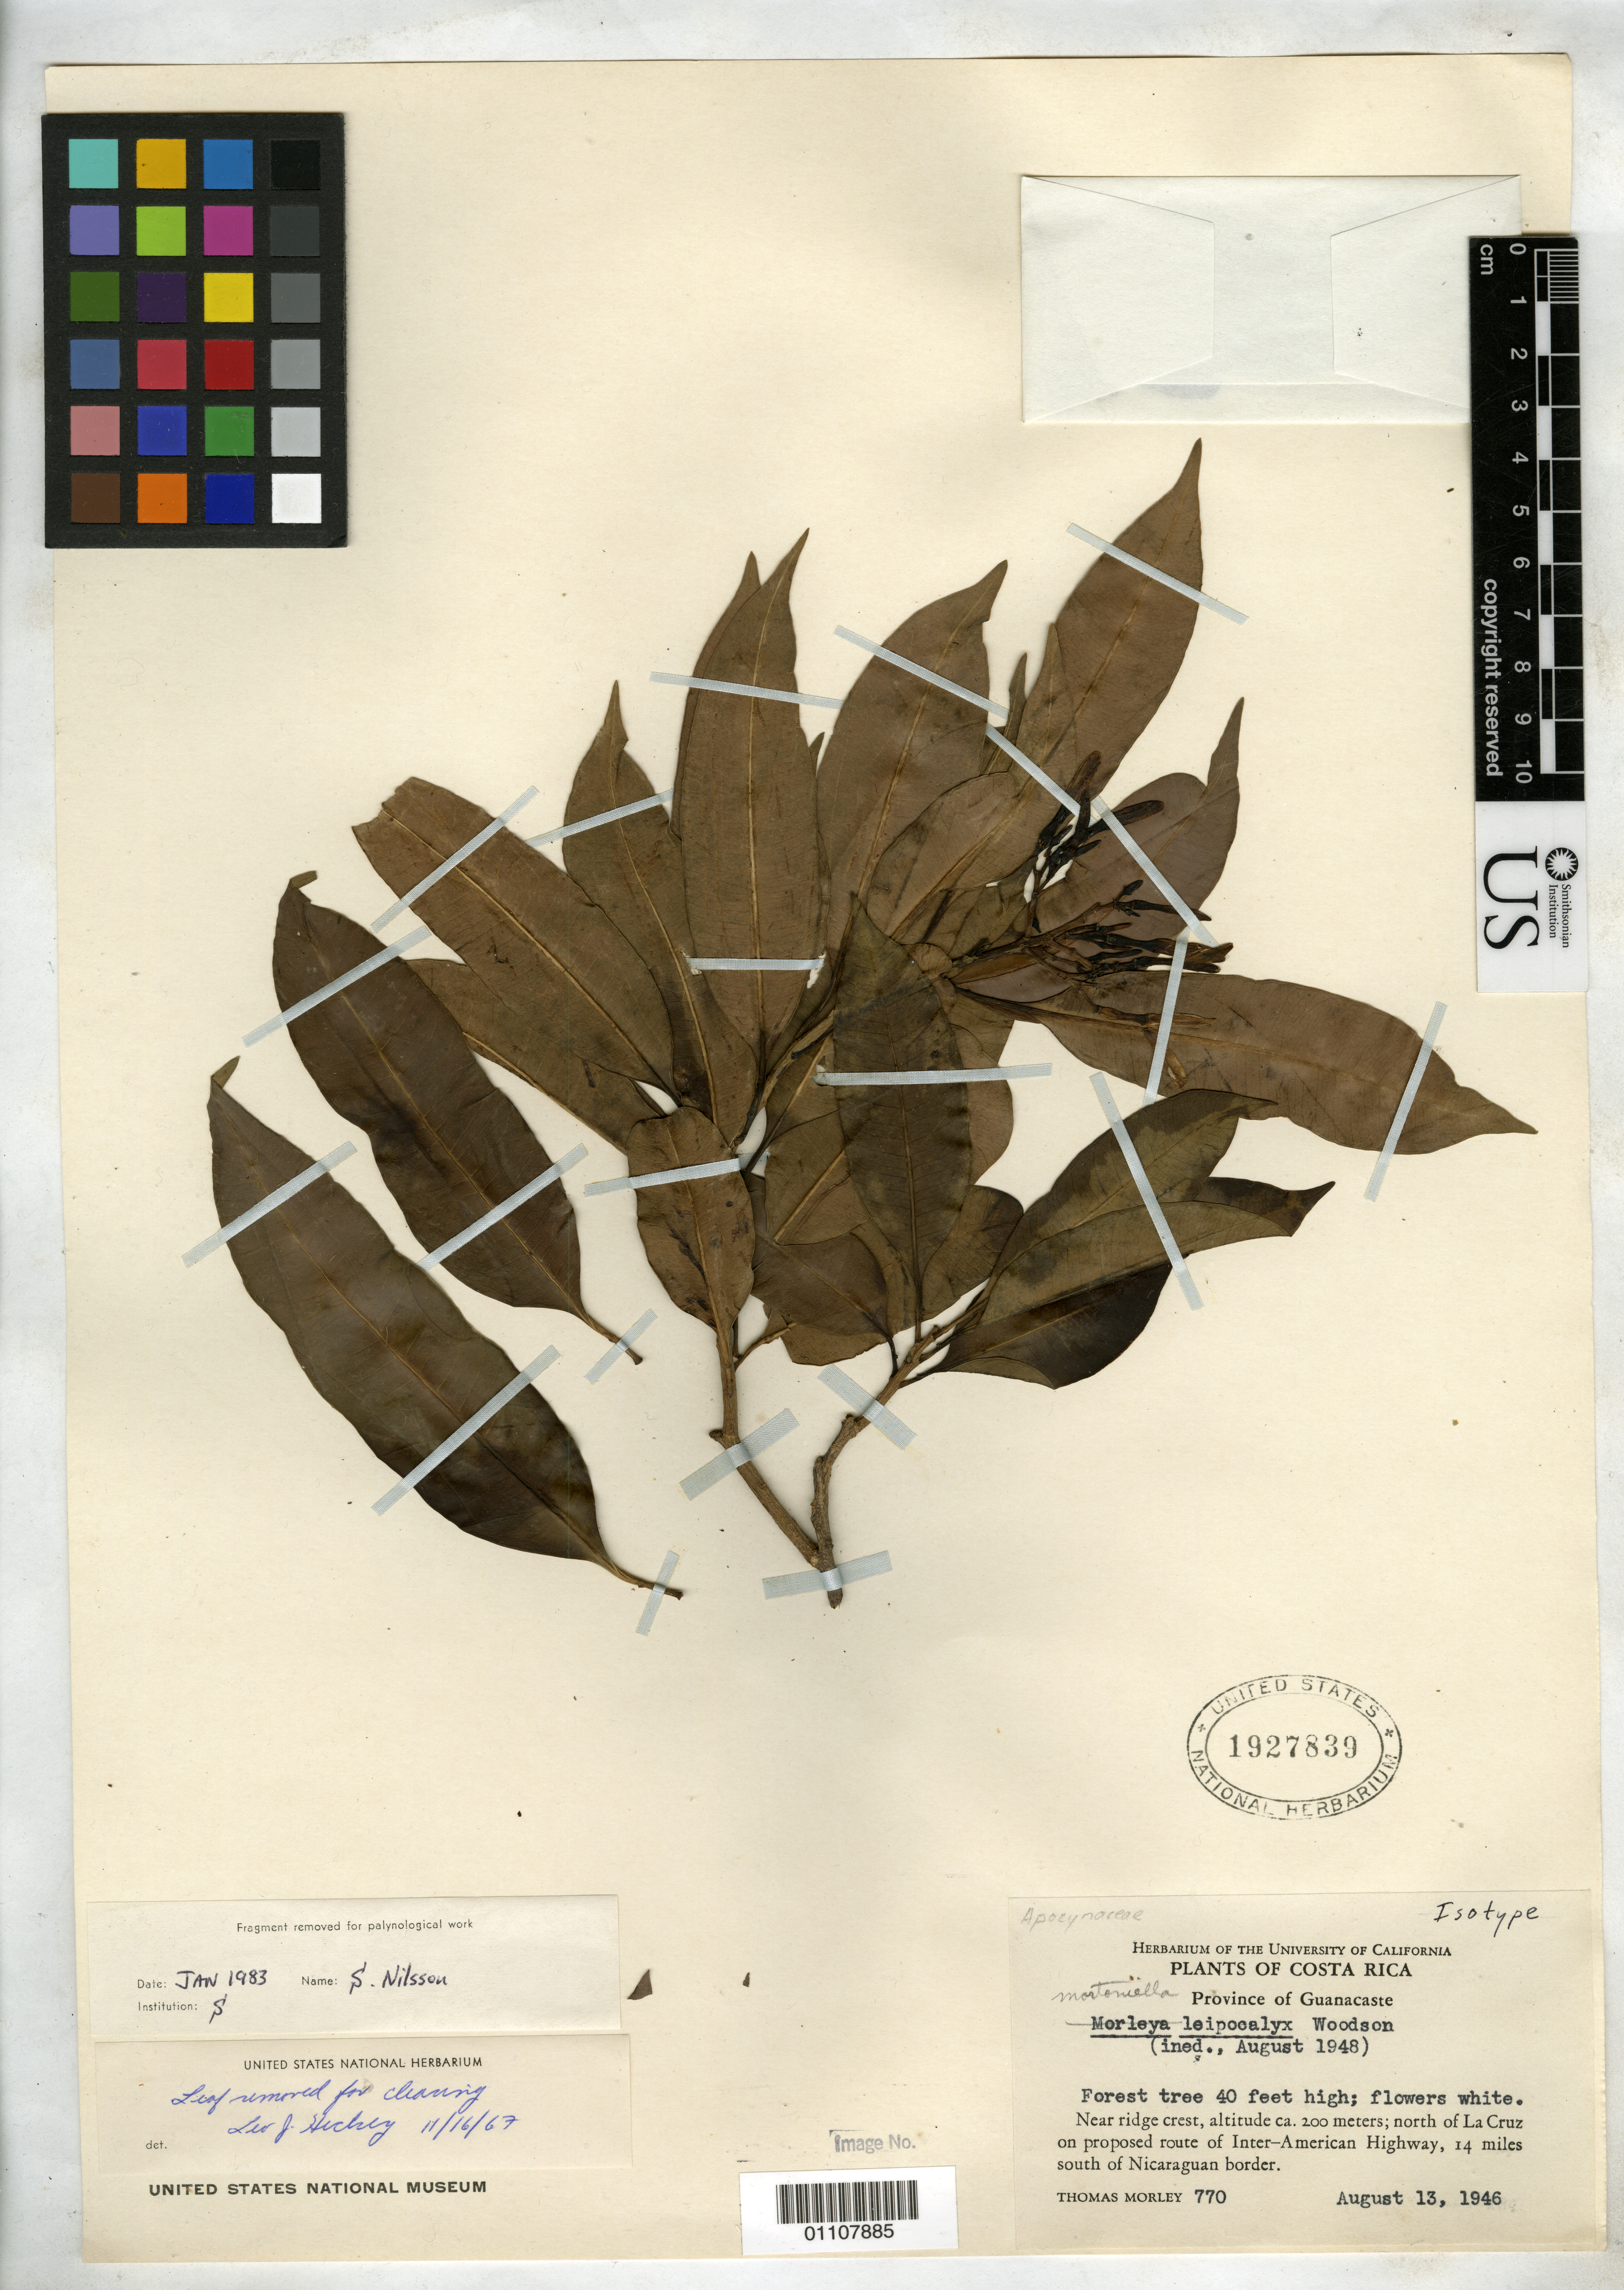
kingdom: Plantae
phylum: Tracheophyta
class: Magnoliopsida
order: Gentianales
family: Apocynaceae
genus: Morleya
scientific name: Morleya leipocalyx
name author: Woodson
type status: Isotype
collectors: T. Morley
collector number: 770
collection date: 1946-08-13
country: Costa Rica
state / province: Guanacaste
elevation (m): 200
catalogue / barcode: US 1927839